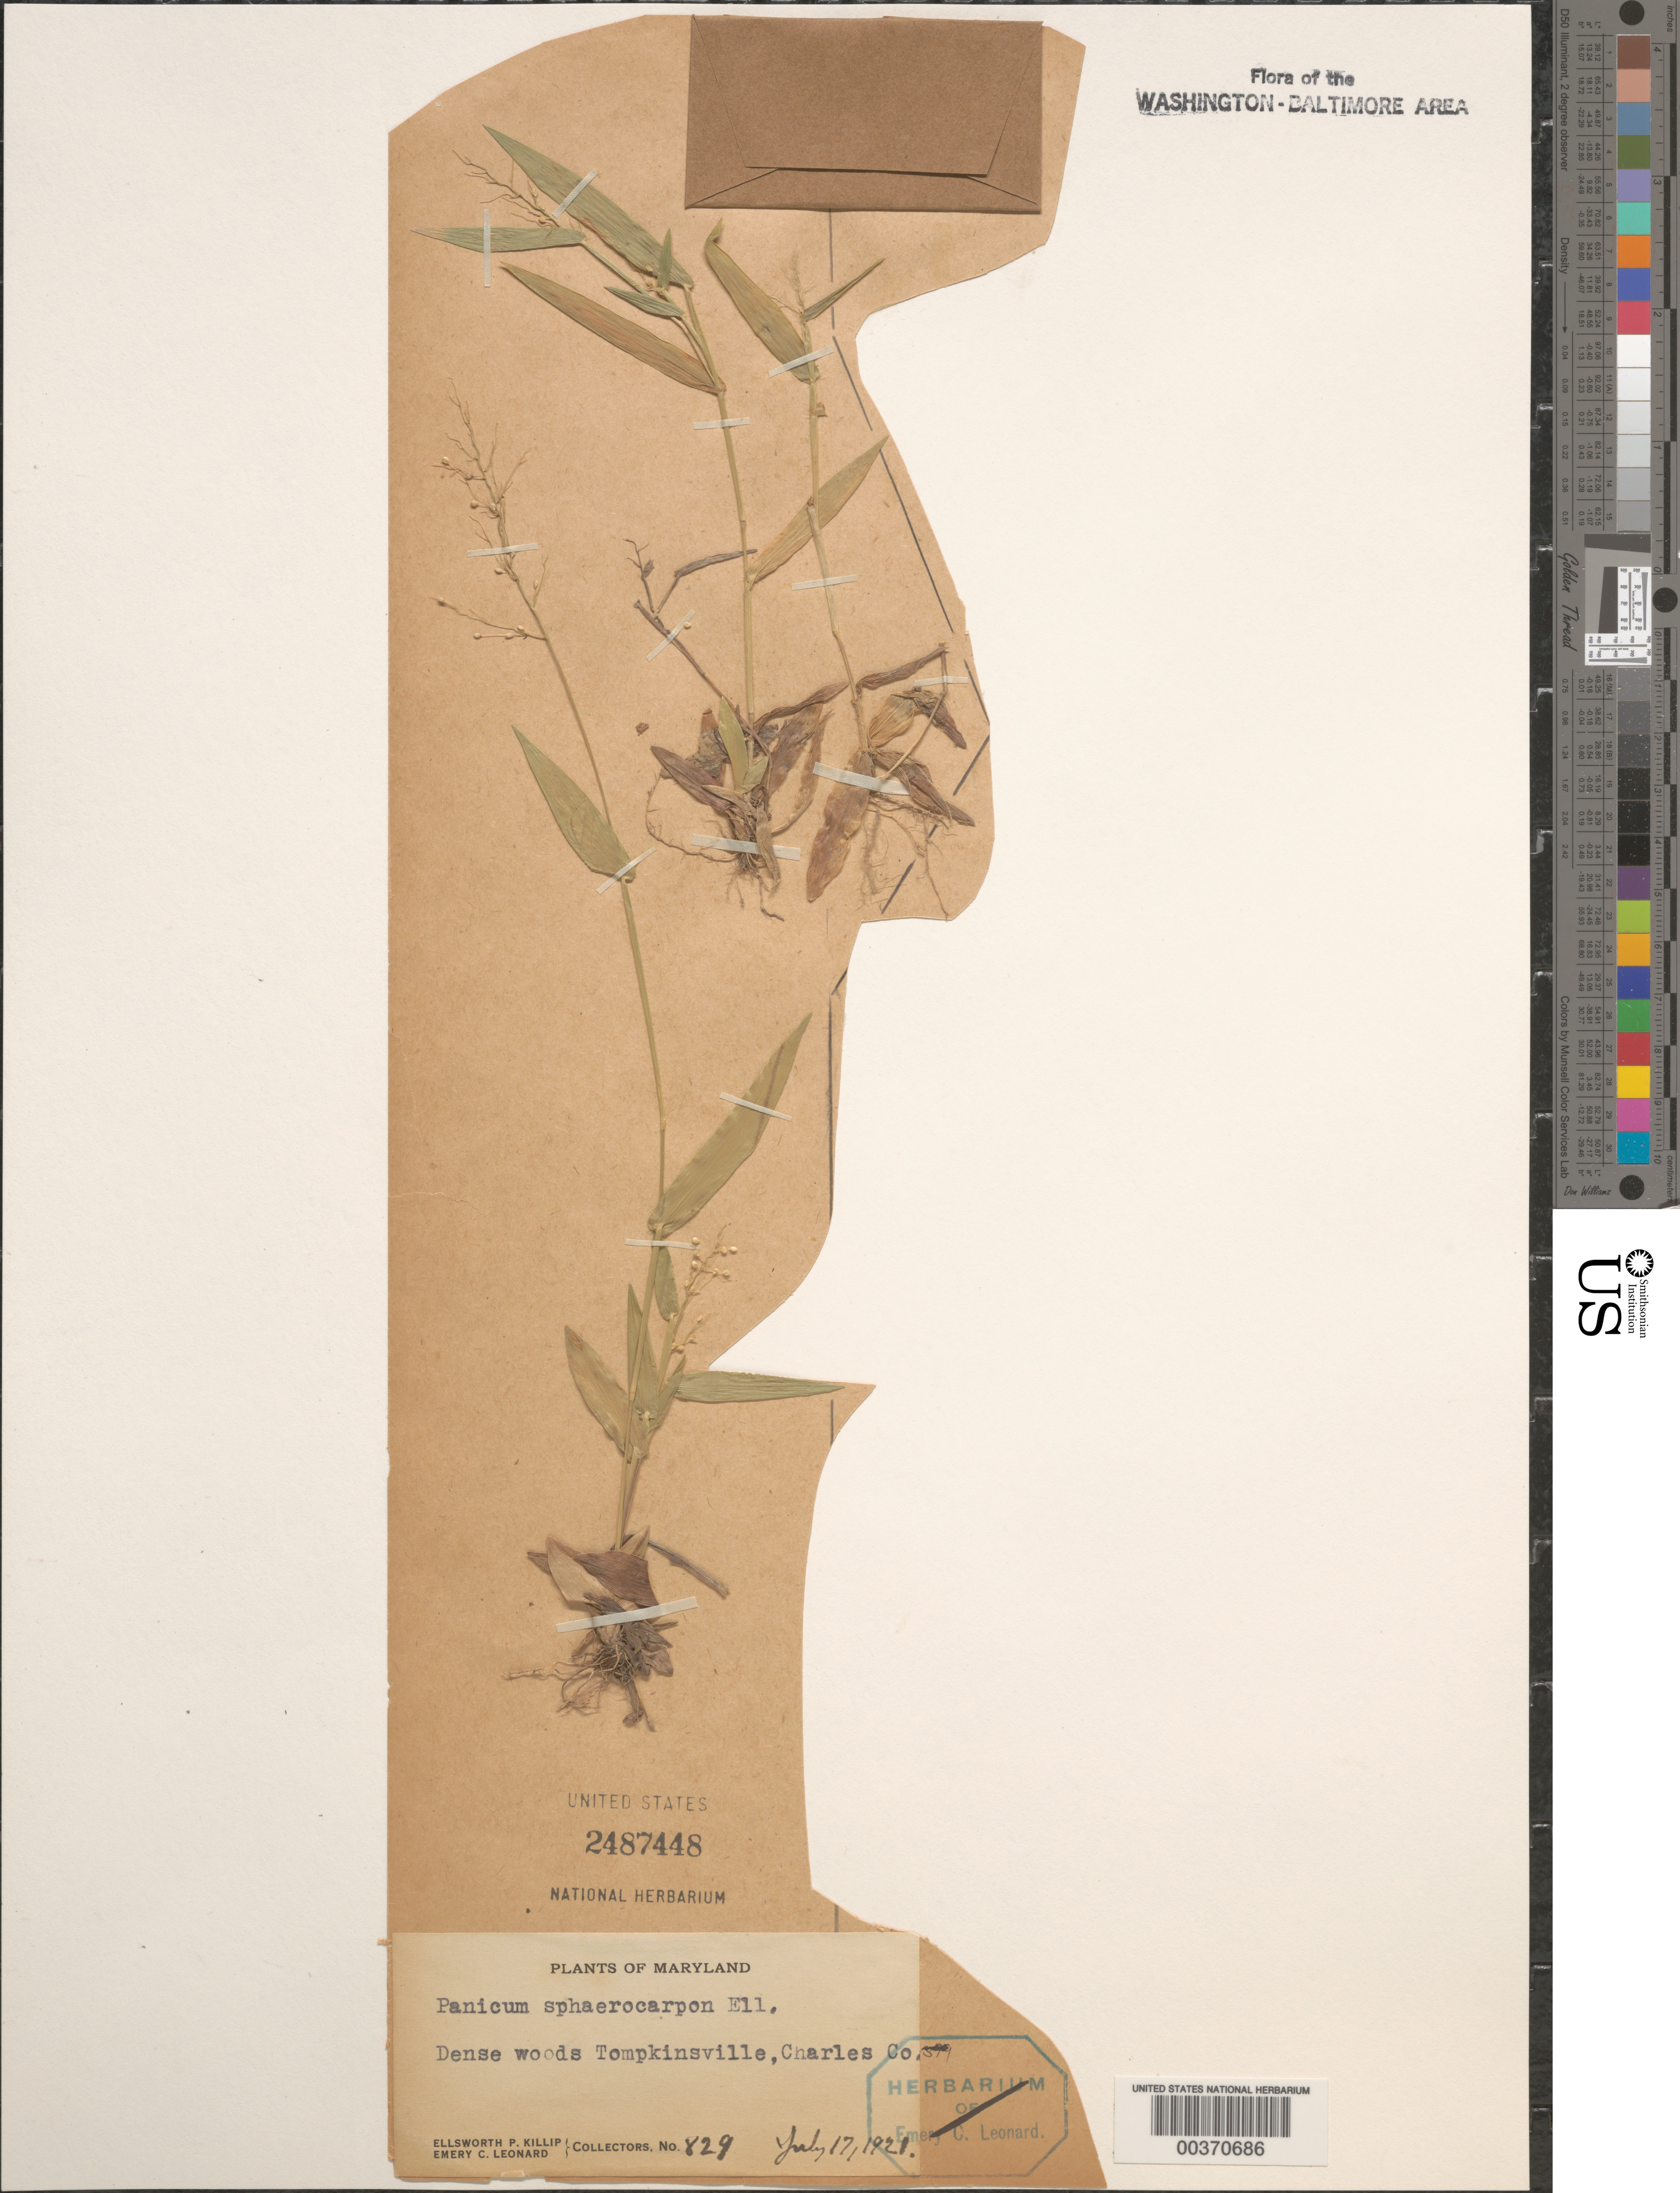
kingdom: Plantae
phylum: Tracheophyta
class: Liliopsida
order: Poales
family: Poaceae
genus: Dichanthelium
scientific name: Dichanthelium sphaerocarpon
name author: (Elliott) Gould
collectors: E. P. Killip & E. C. Leonard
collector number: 829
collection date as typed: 17 Jul 1921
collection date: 1921-07-17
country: United States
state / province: Maryland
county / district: Charles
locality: Tompkinsville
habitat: Dense woods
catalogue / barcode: US 2487448